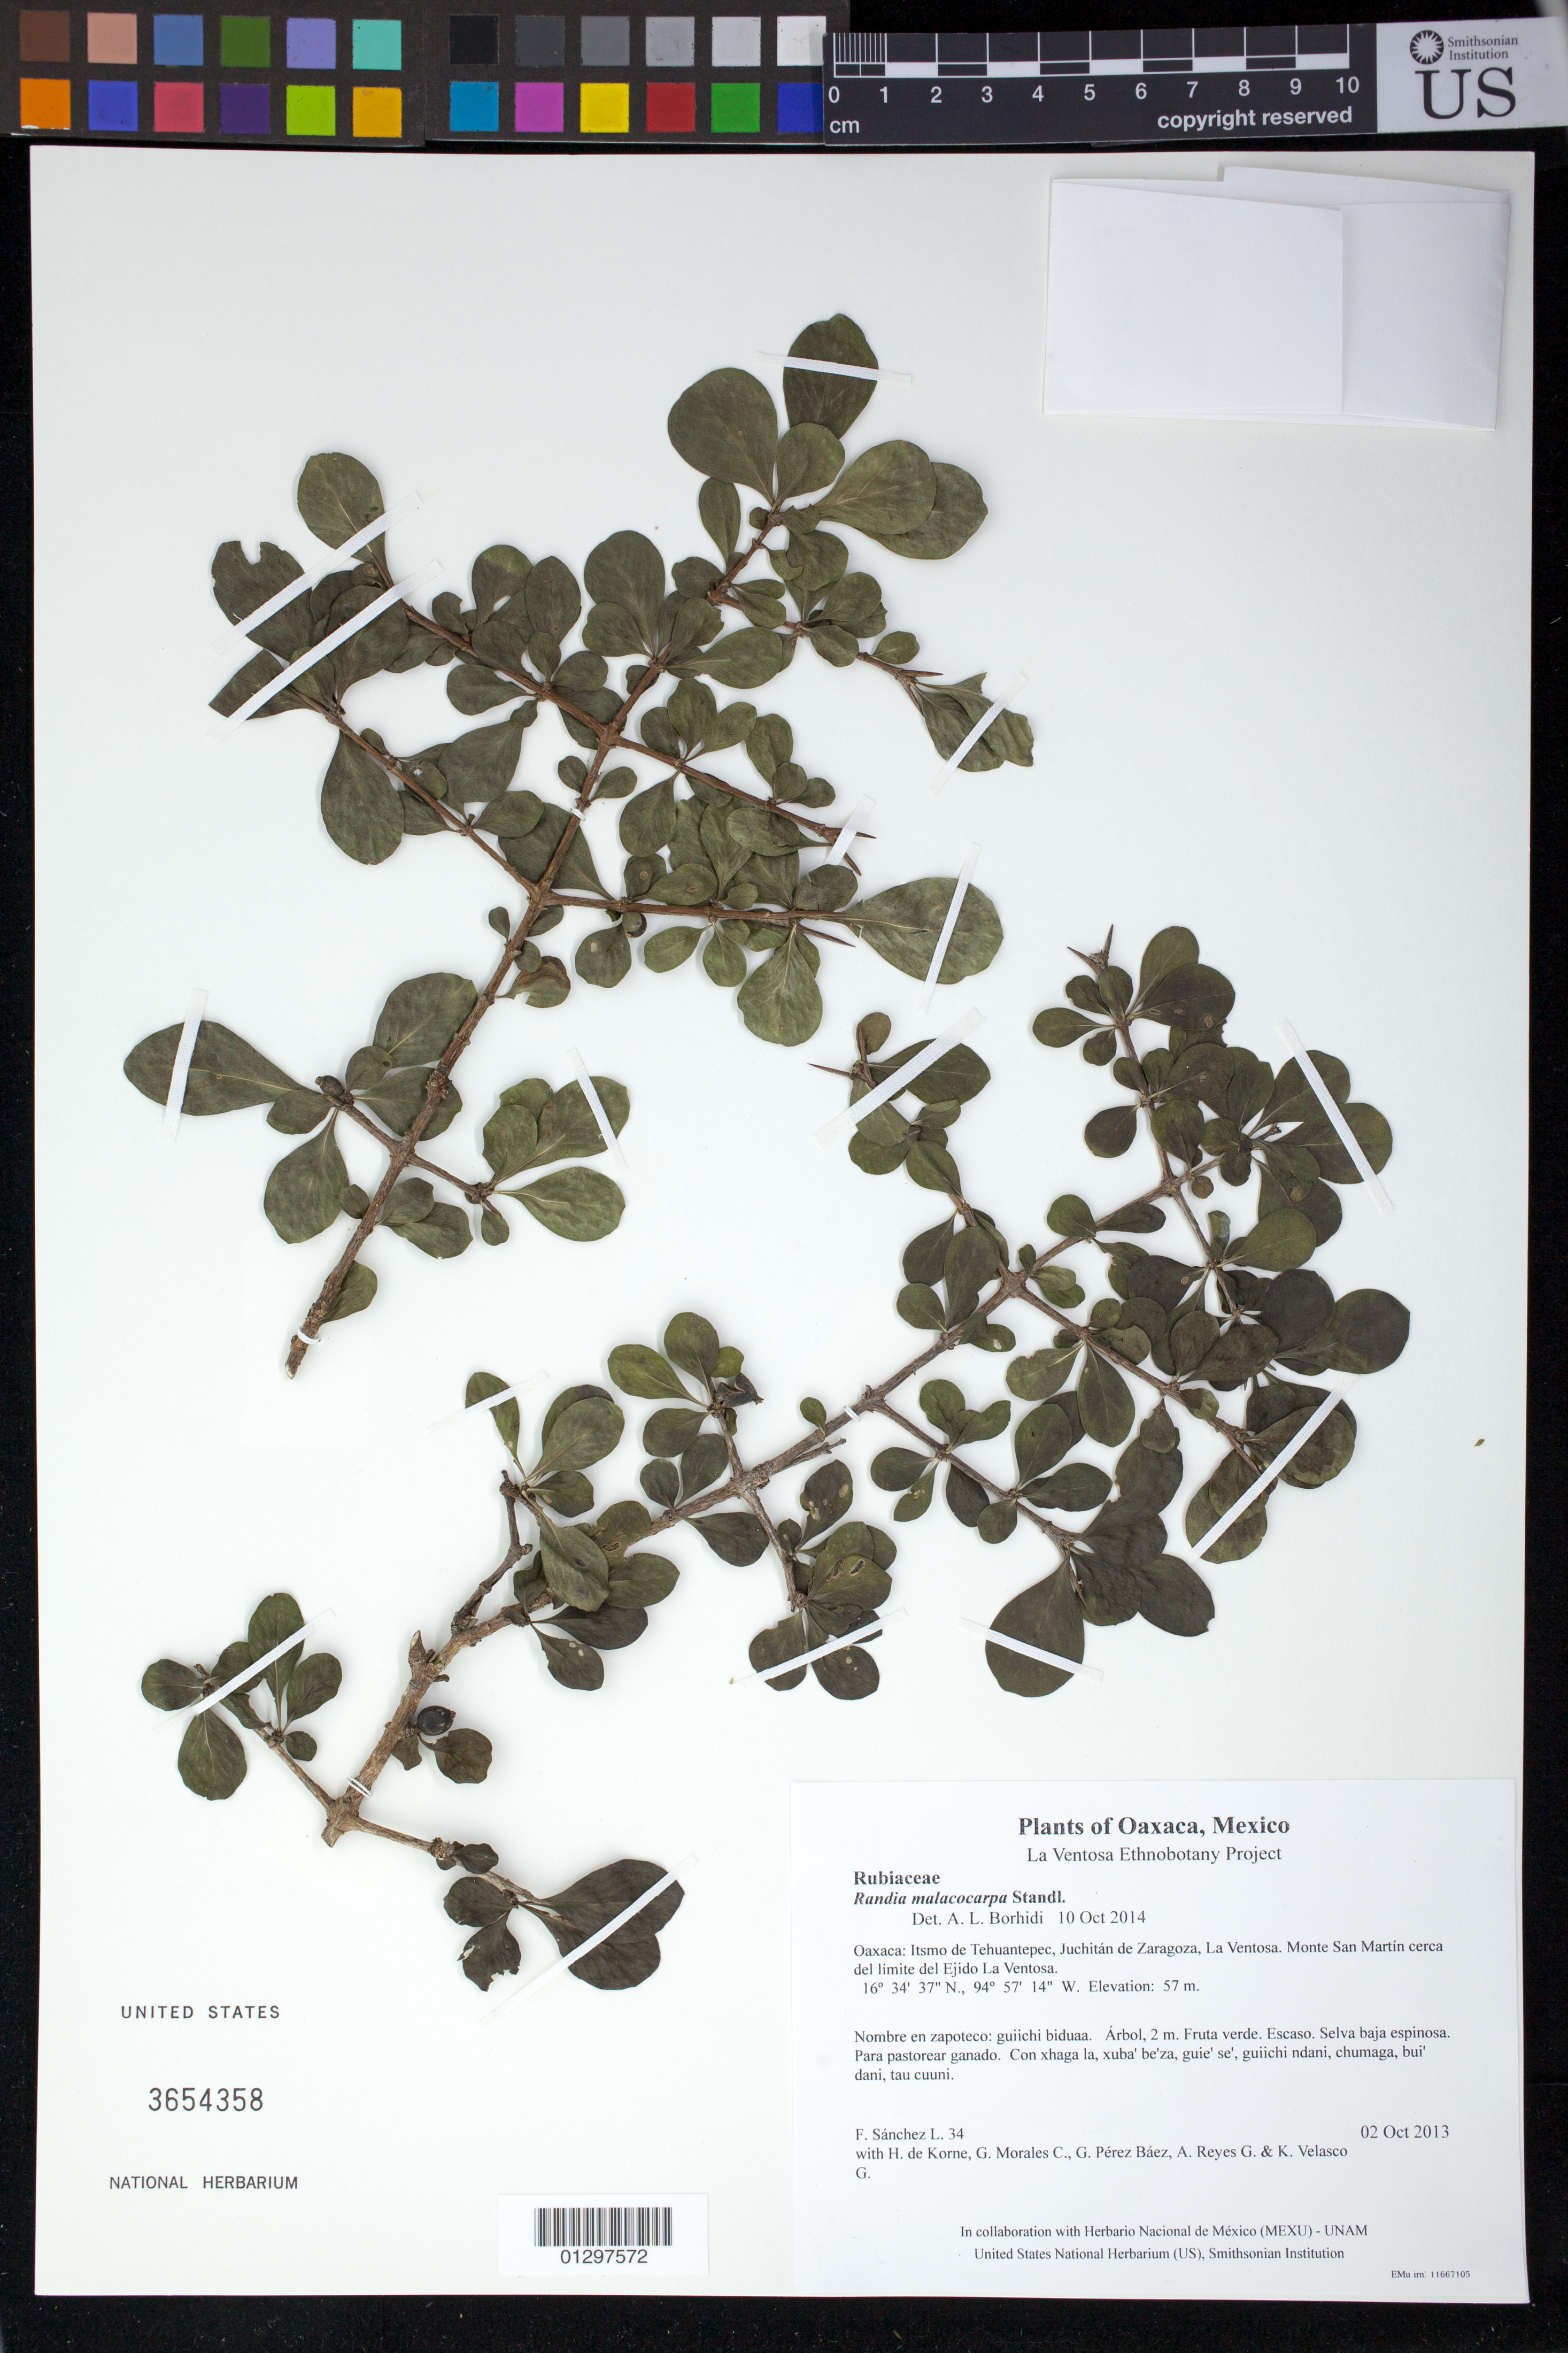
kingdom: Plantae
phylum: Tracheophyta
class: Magnoliopsida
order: Gentianales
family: Rubiaceae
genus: Randia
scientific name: Randia malacocarpa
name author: Standl.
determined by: Borhidi, Attila L.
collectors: F. Sánchez L., H. de Korne, G. Morales C., G. Pérez Báez, A. Reyes G. & K. Velasco G.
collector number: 34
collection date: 2013-10-02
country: Mexico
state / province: Oaxaca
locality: Itsmo de Tehuantepec, Juchitán de Zaragoza, La Ventosa. Monte San Martín cerca del límite del Ejido La Ventosa.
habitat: Selva baja espinosa. Para pastorear ganado.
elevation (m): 57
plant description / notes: JEBOT, MEXU, SERO, US; Yaga. 2 m. Cuaananaxhi naga'. Huaxie'.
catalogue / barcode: US 3654358